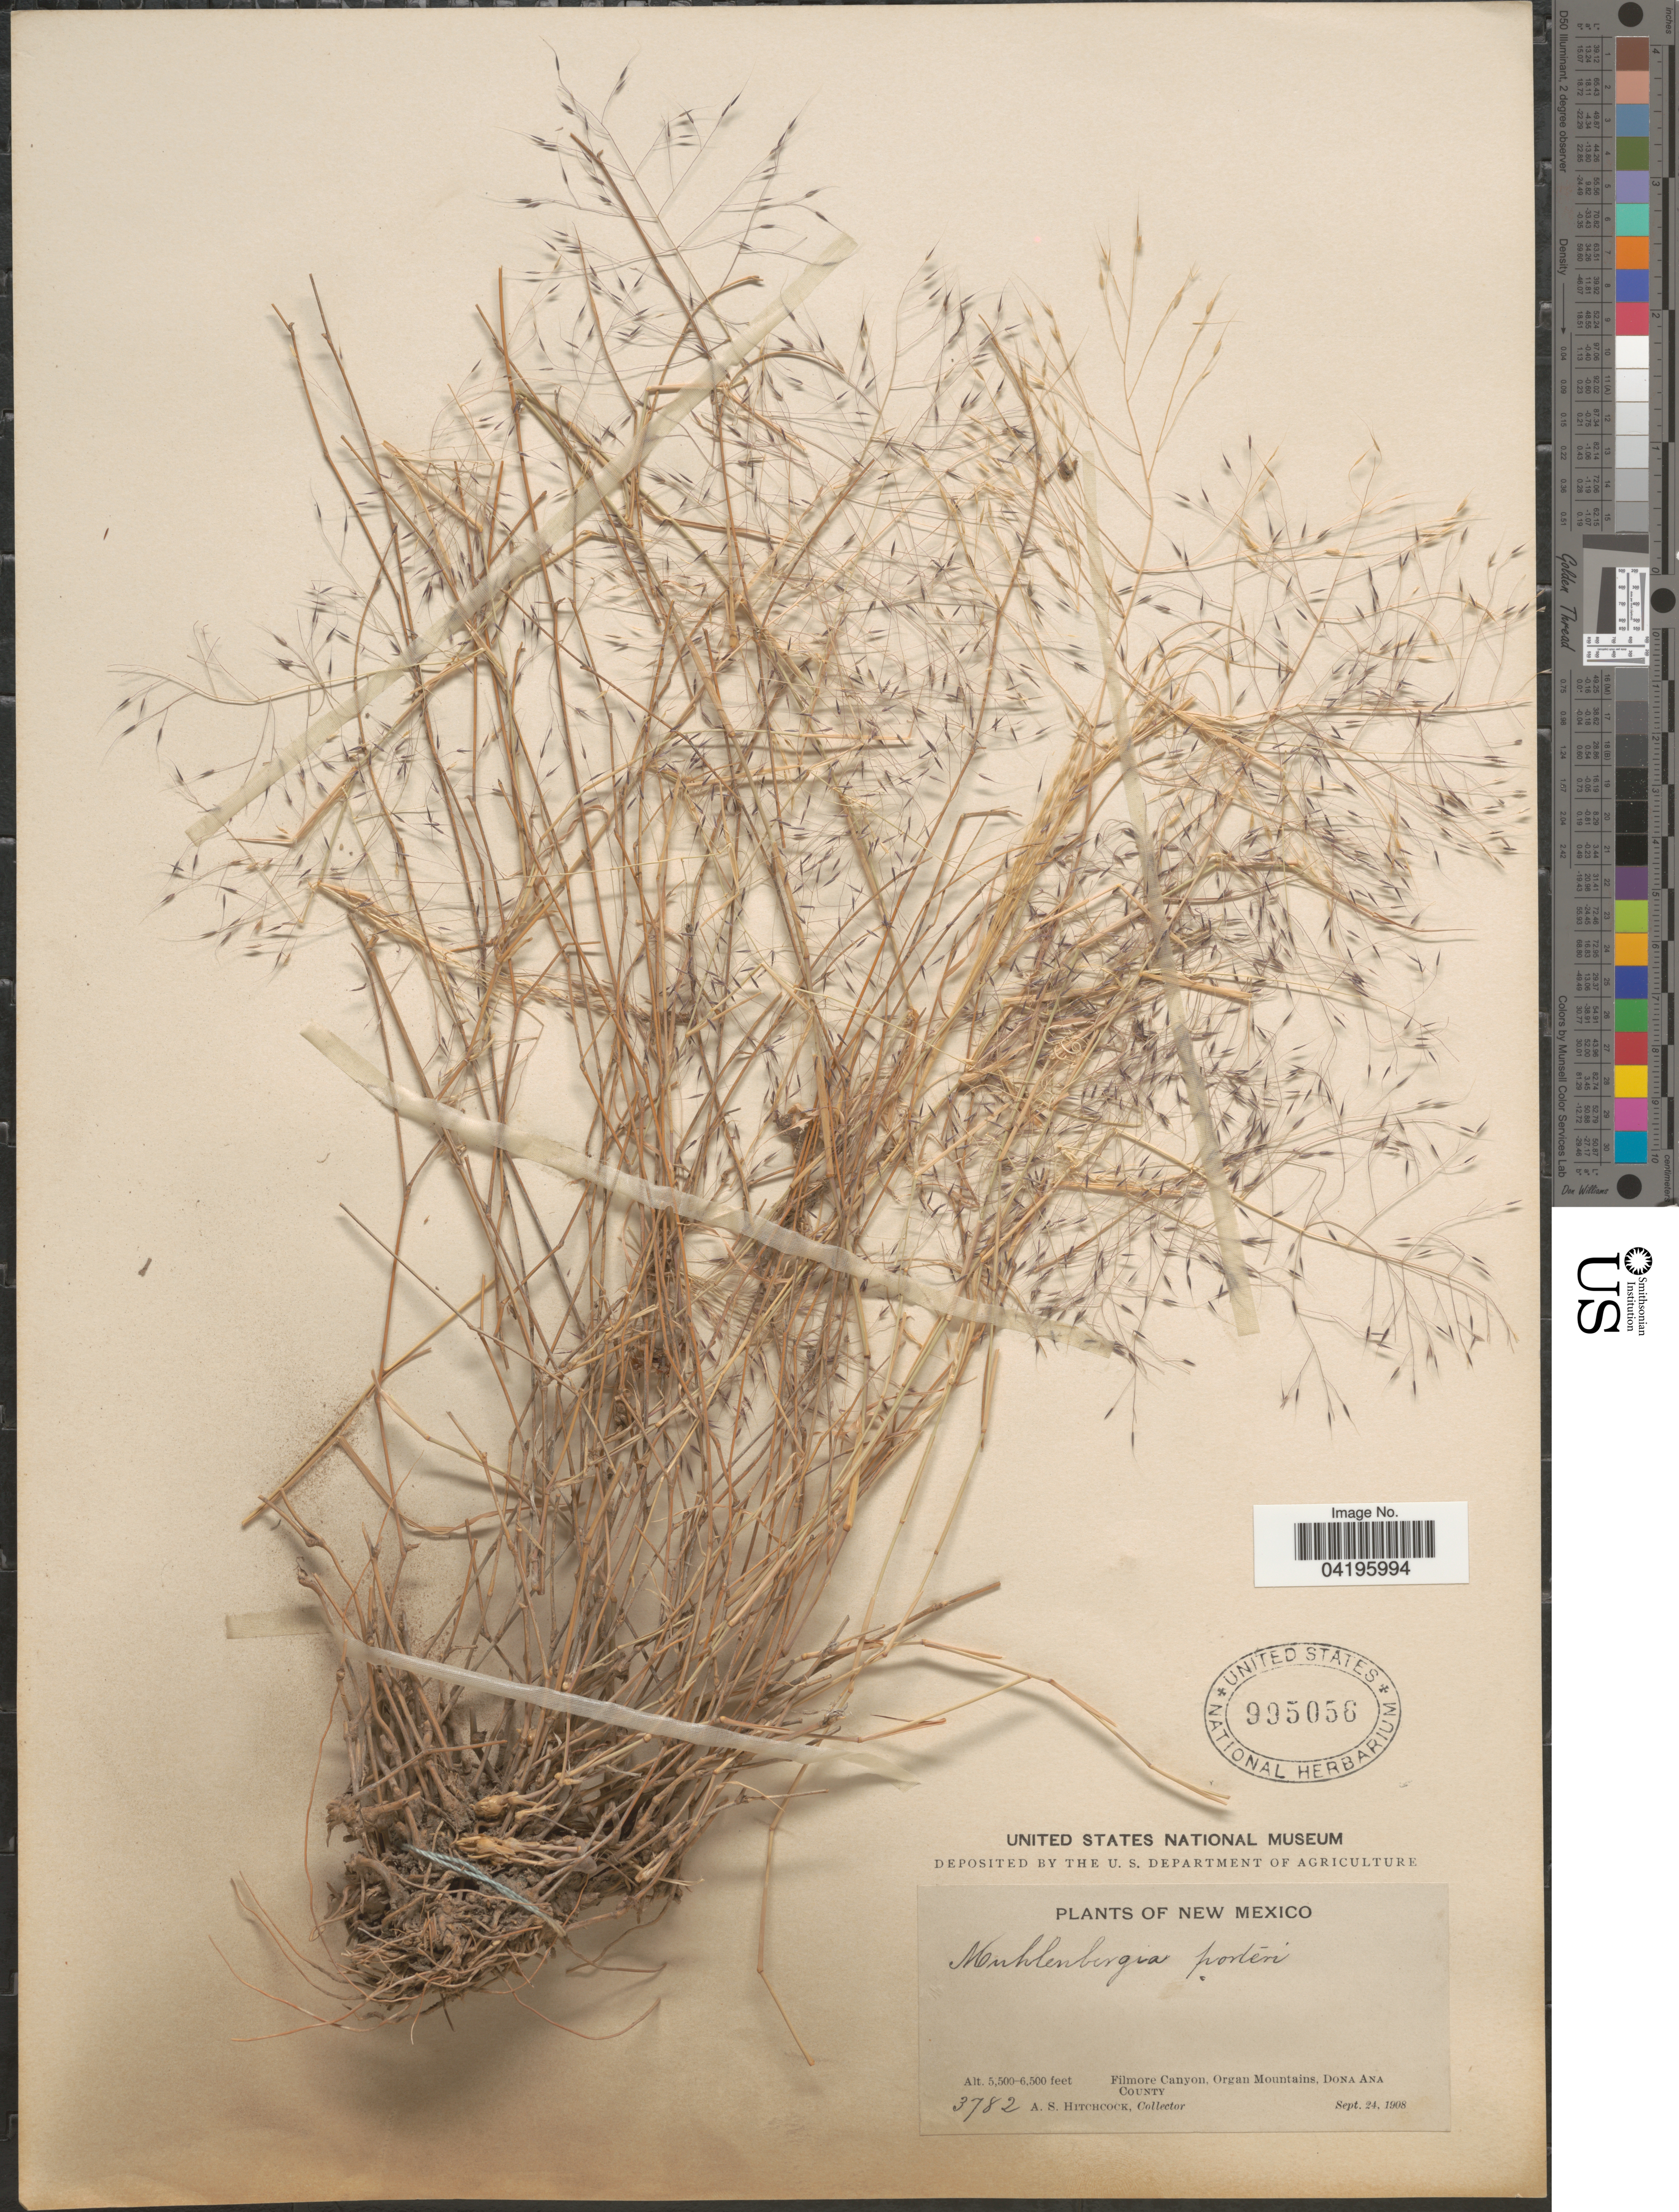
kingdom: Plantae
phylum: Tracheophyta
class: Liliopsida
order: Poales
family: Poaceae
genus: Muhlenbergia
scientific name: Muhlenbergia porteri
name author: Scribn. in W.J. Beal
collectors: A. S. Hitchcock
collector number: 3782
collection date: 1908-09-24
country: United States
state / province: New Mexico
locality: Filmore Canyon, Organ Mountains, Dona Ana County.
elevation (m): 1676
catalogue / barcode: US 995056